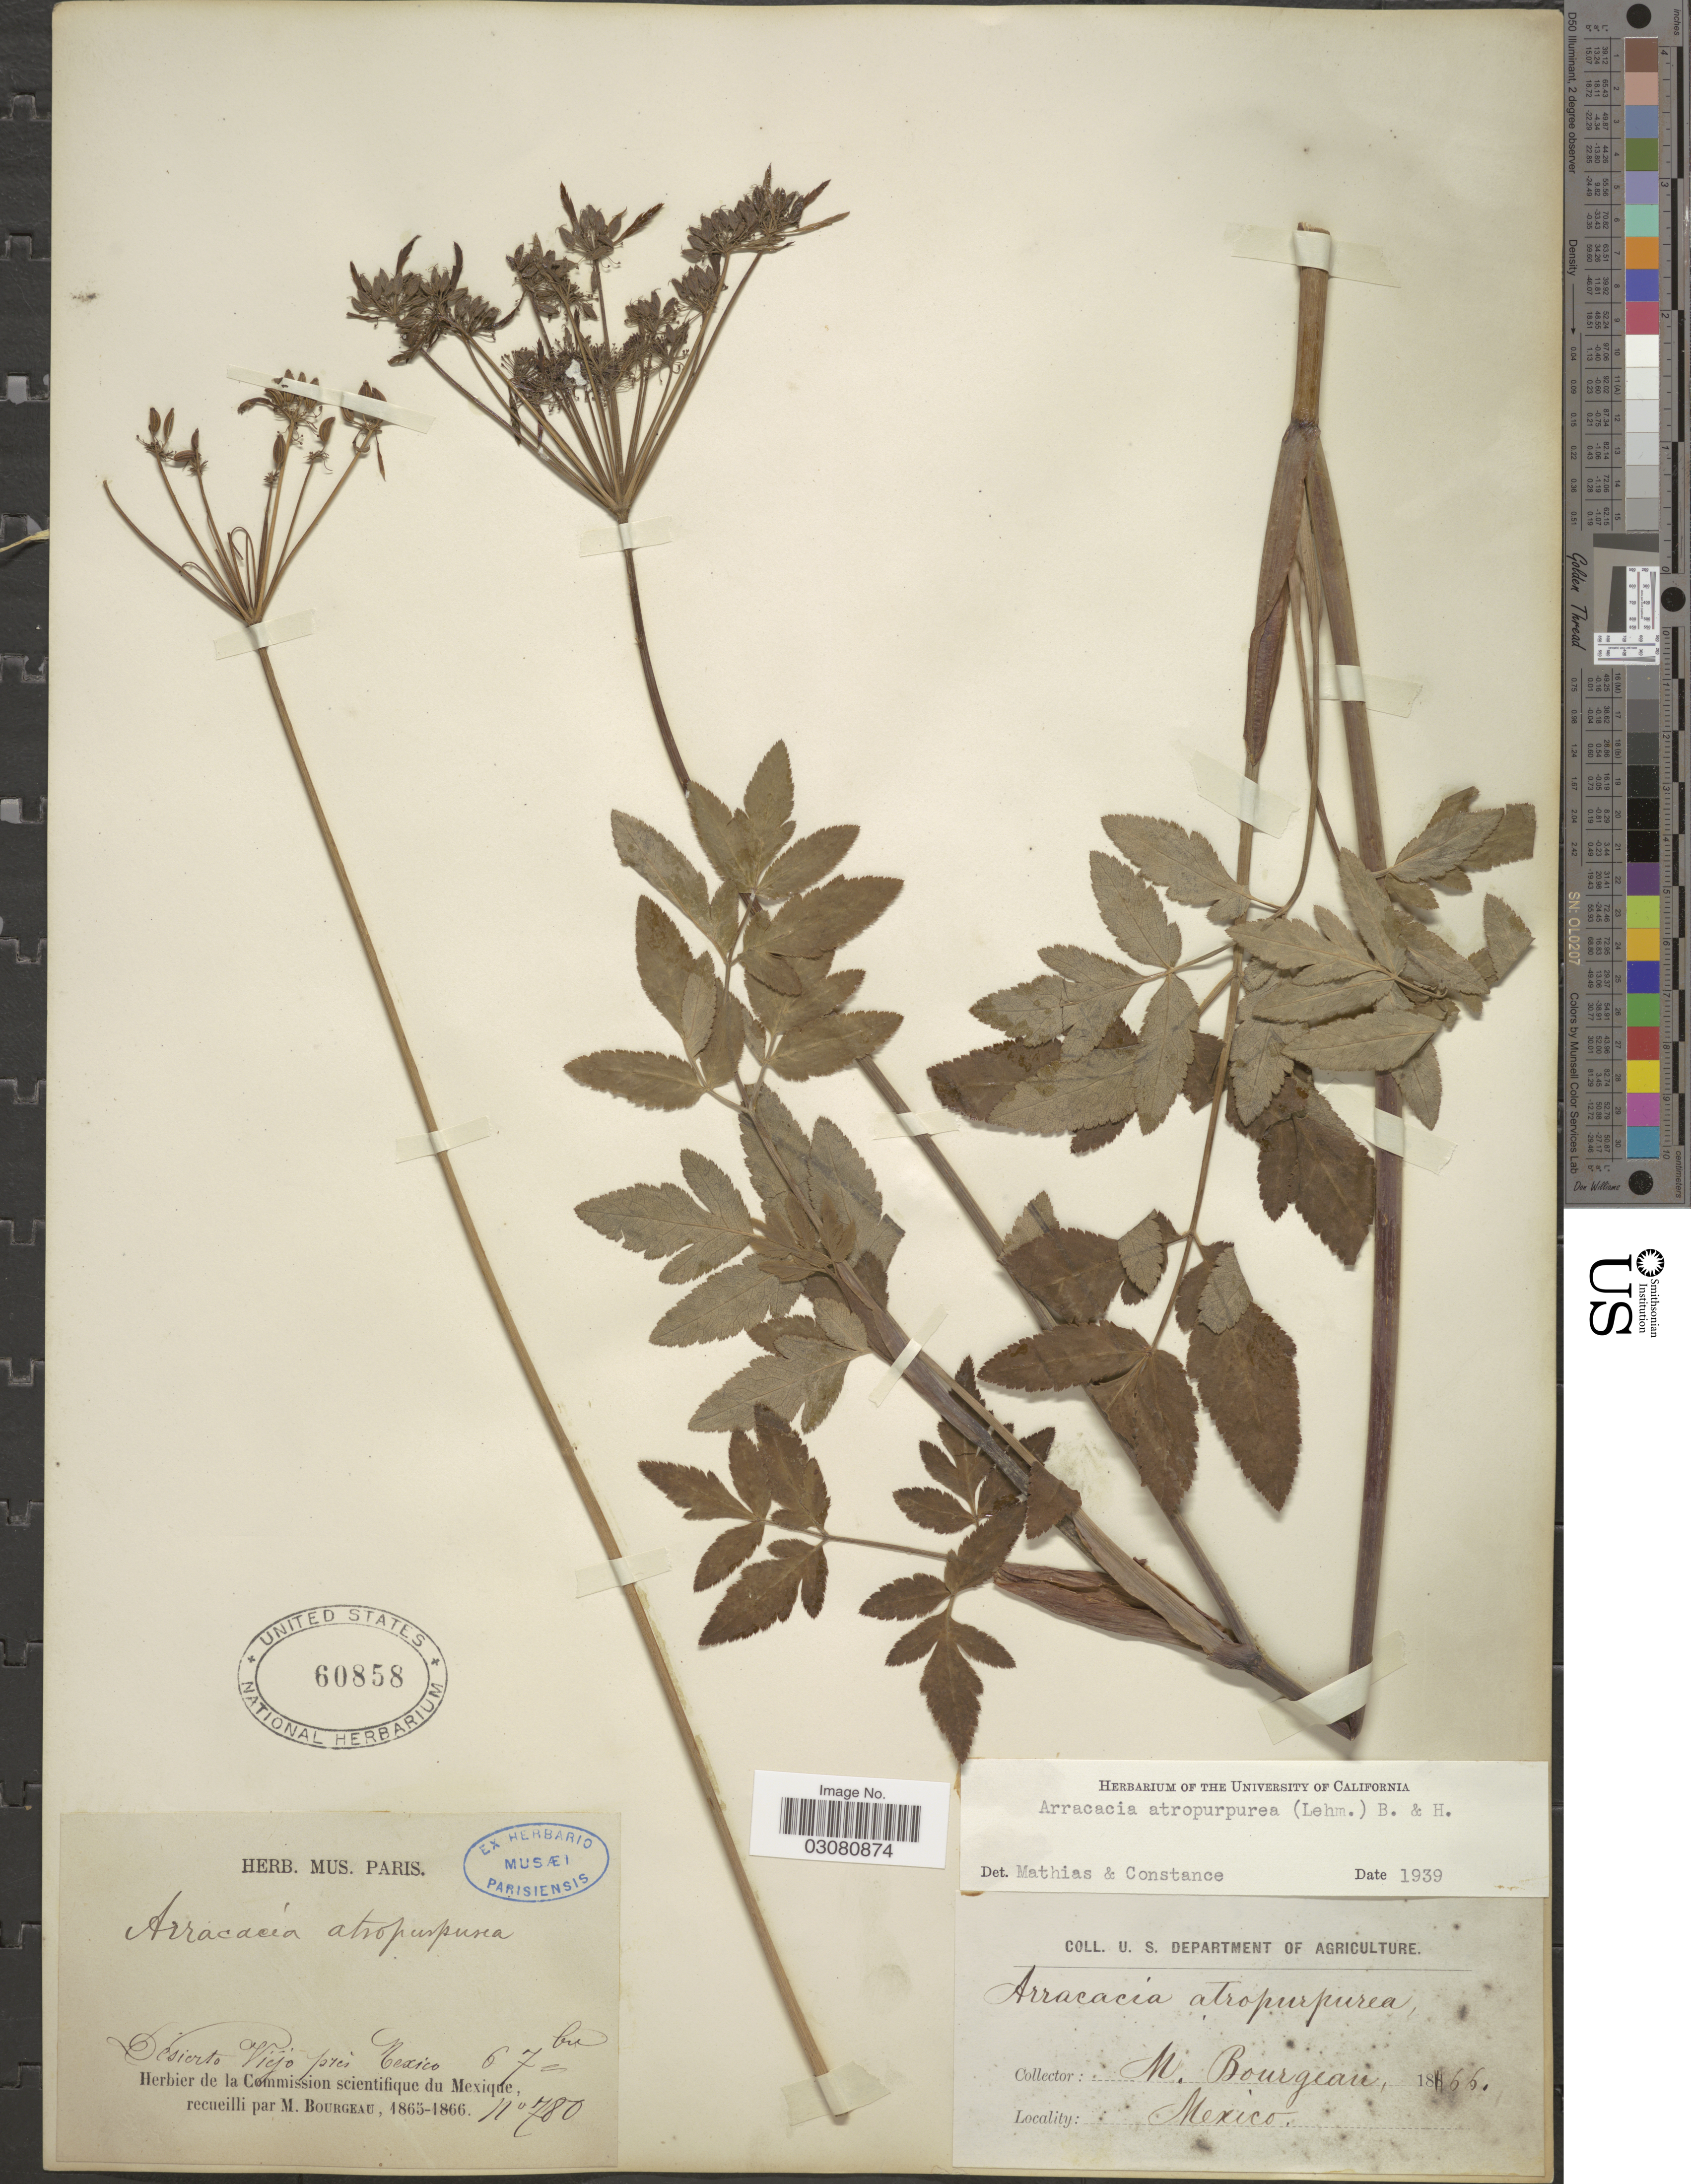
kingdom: Plantae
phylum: Tracheophyta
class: Magnoliopsida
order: Apiales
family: Apiaceae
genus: Arracacia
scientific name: Arracacia atropurpurea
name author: (Lehm.) Benth. & Hook. f. ex Hemsl.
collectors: M. Bourgeau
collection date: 1865-07-06/1866-07-06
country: Mexico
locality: Desierto Viejo près Mexico.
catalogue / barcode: US 60858